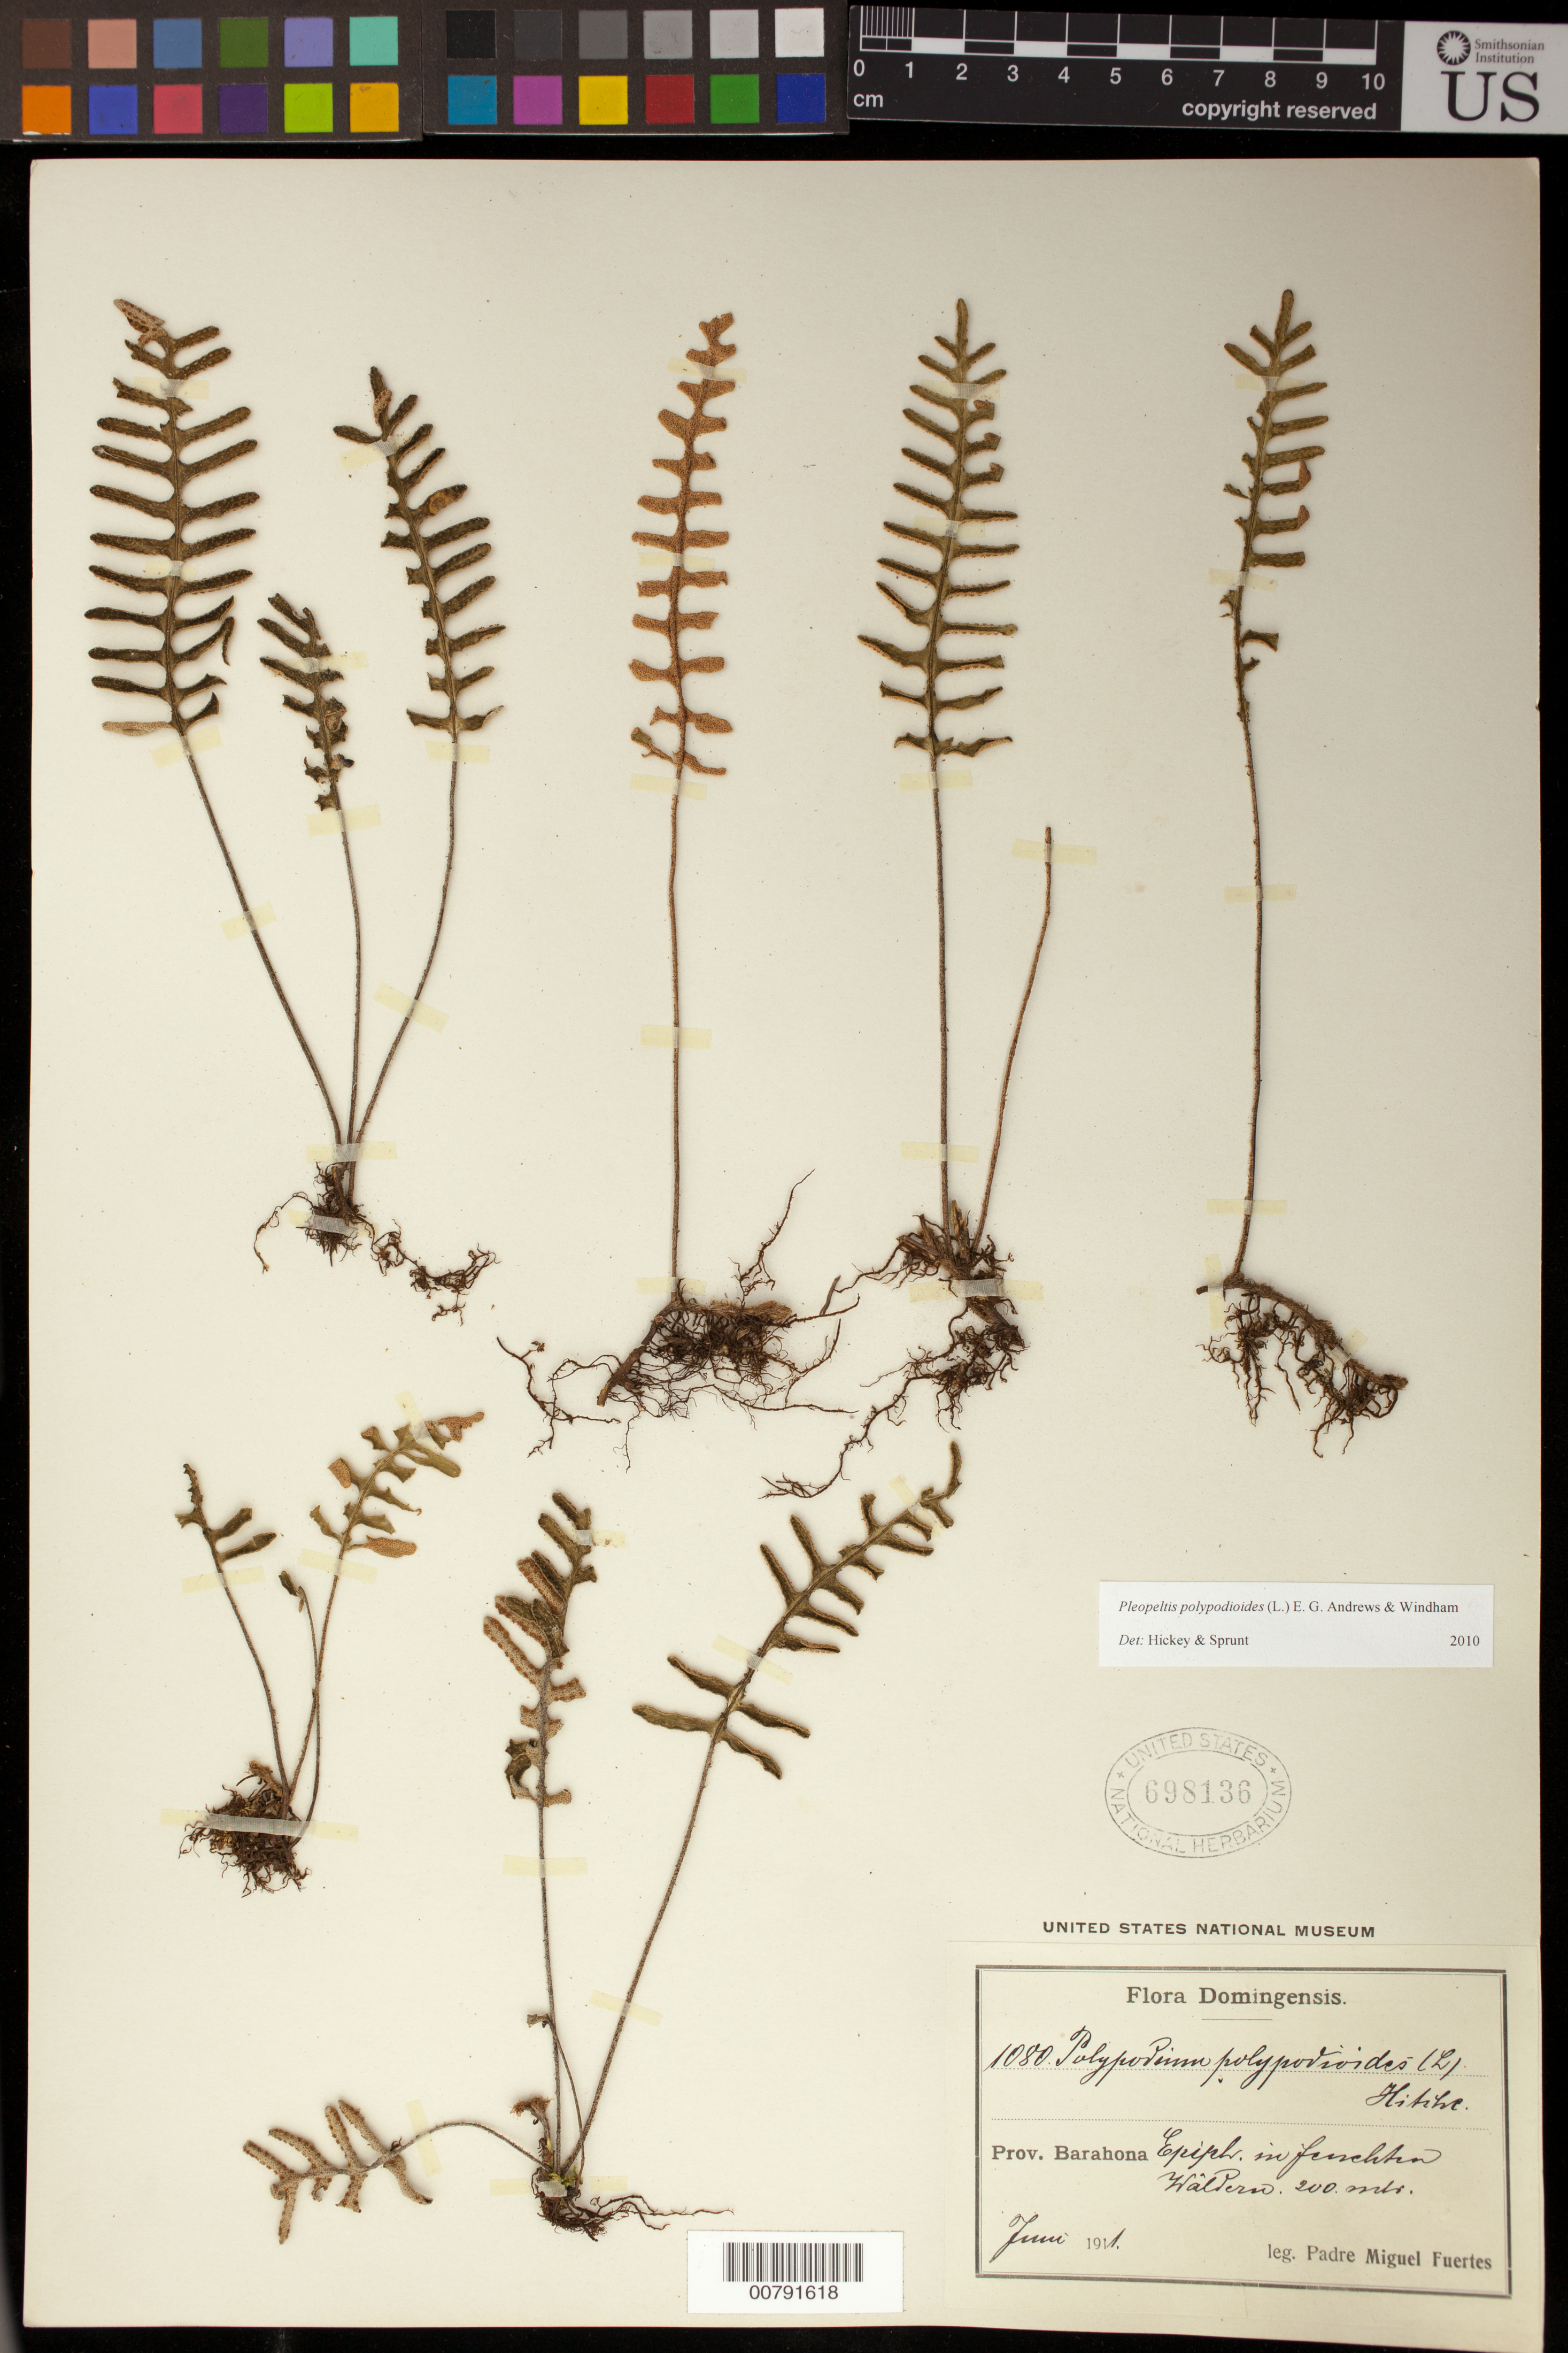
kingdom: Plantae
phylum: Tracheophyta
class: Polypodiopsida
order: Polypodiales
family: Polypodiaceae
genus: Pleopeltis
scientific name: Pleopeltis polypodioides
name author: (L.) E.G. Andrews & Windham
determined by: Hickey, R. J.; Sprunt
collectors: M. D. Fuertes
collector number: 1080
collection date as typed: Jun 1911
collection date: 1911-06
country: Dominican Republic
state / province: Barahona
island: Hispaniola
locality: Wâlpern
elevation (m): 200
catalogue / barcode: US 698136